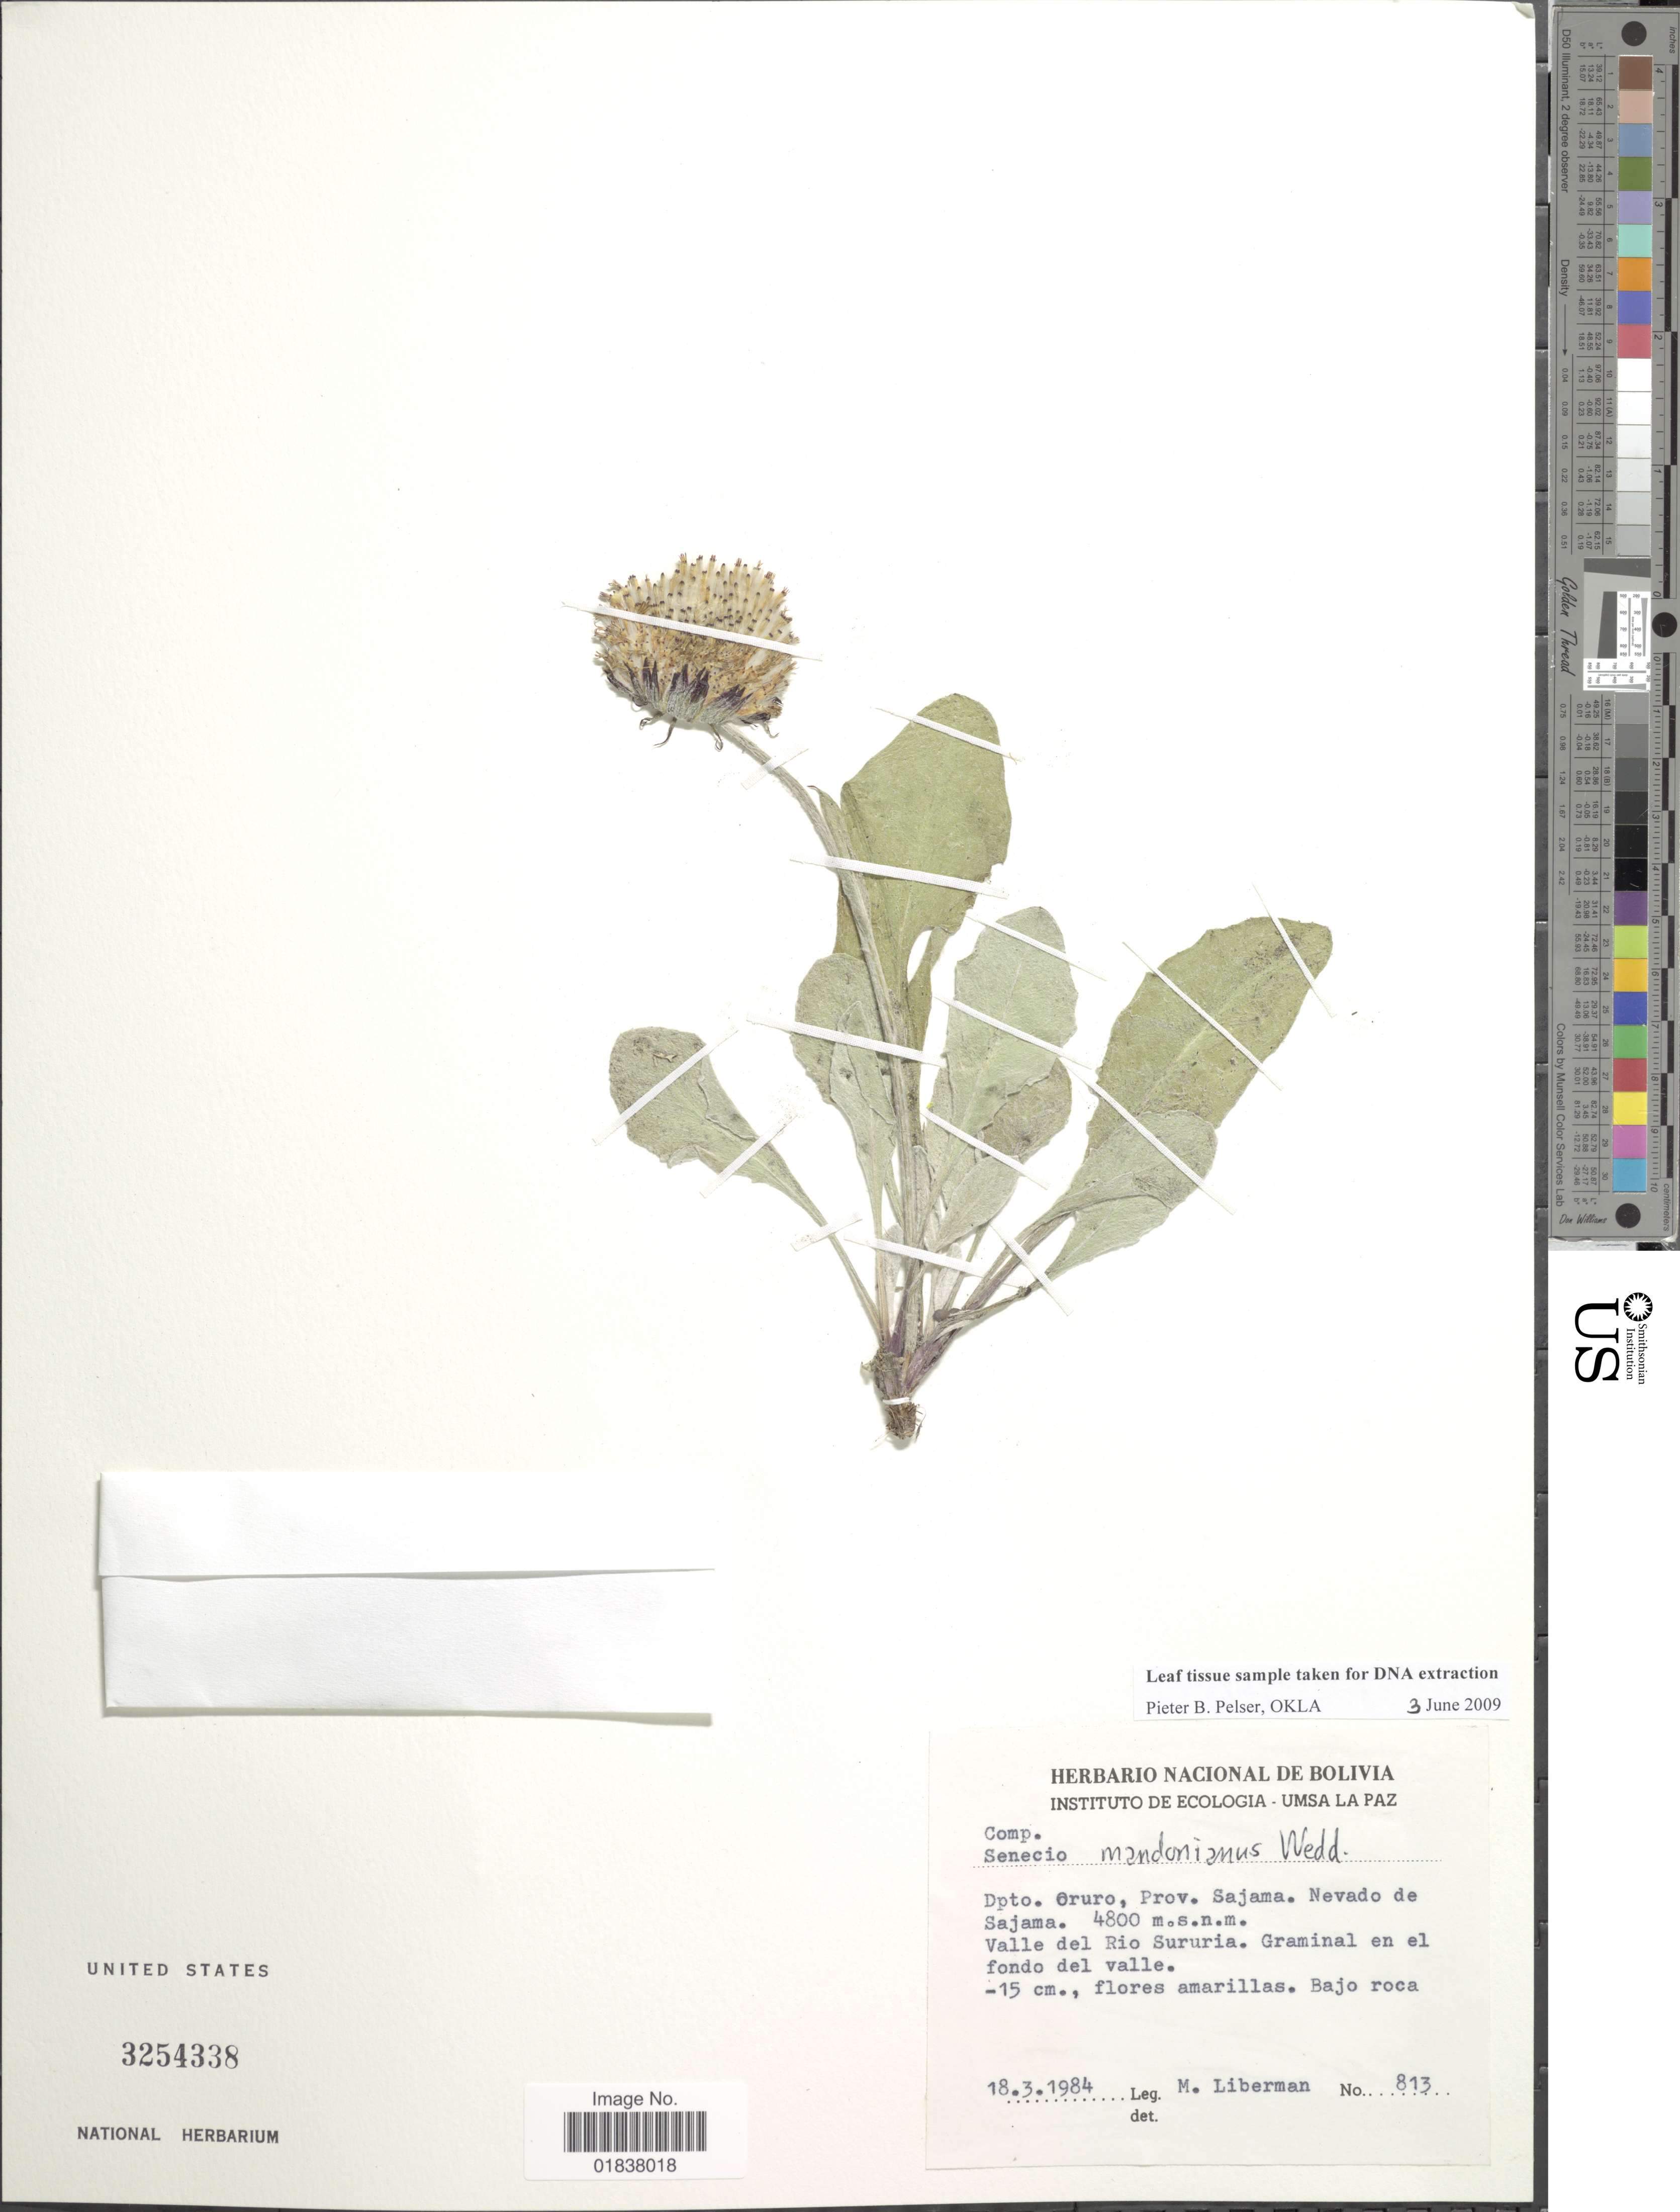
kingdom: Plantae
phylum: Tracheophyta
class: Magnoliopsida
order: Asterales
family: Asteraceae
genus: Senecio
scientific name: Senecio candollei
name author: Wedd.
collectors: M. Liberman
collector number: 813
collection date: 1984-03-18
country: Bolivia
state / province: Oruro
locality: Prov. Sajama, Nevado de Sajama, Valle del Rio Sururia, Graminal en el fondo del valle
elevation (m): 4800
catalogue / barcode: US 3254338